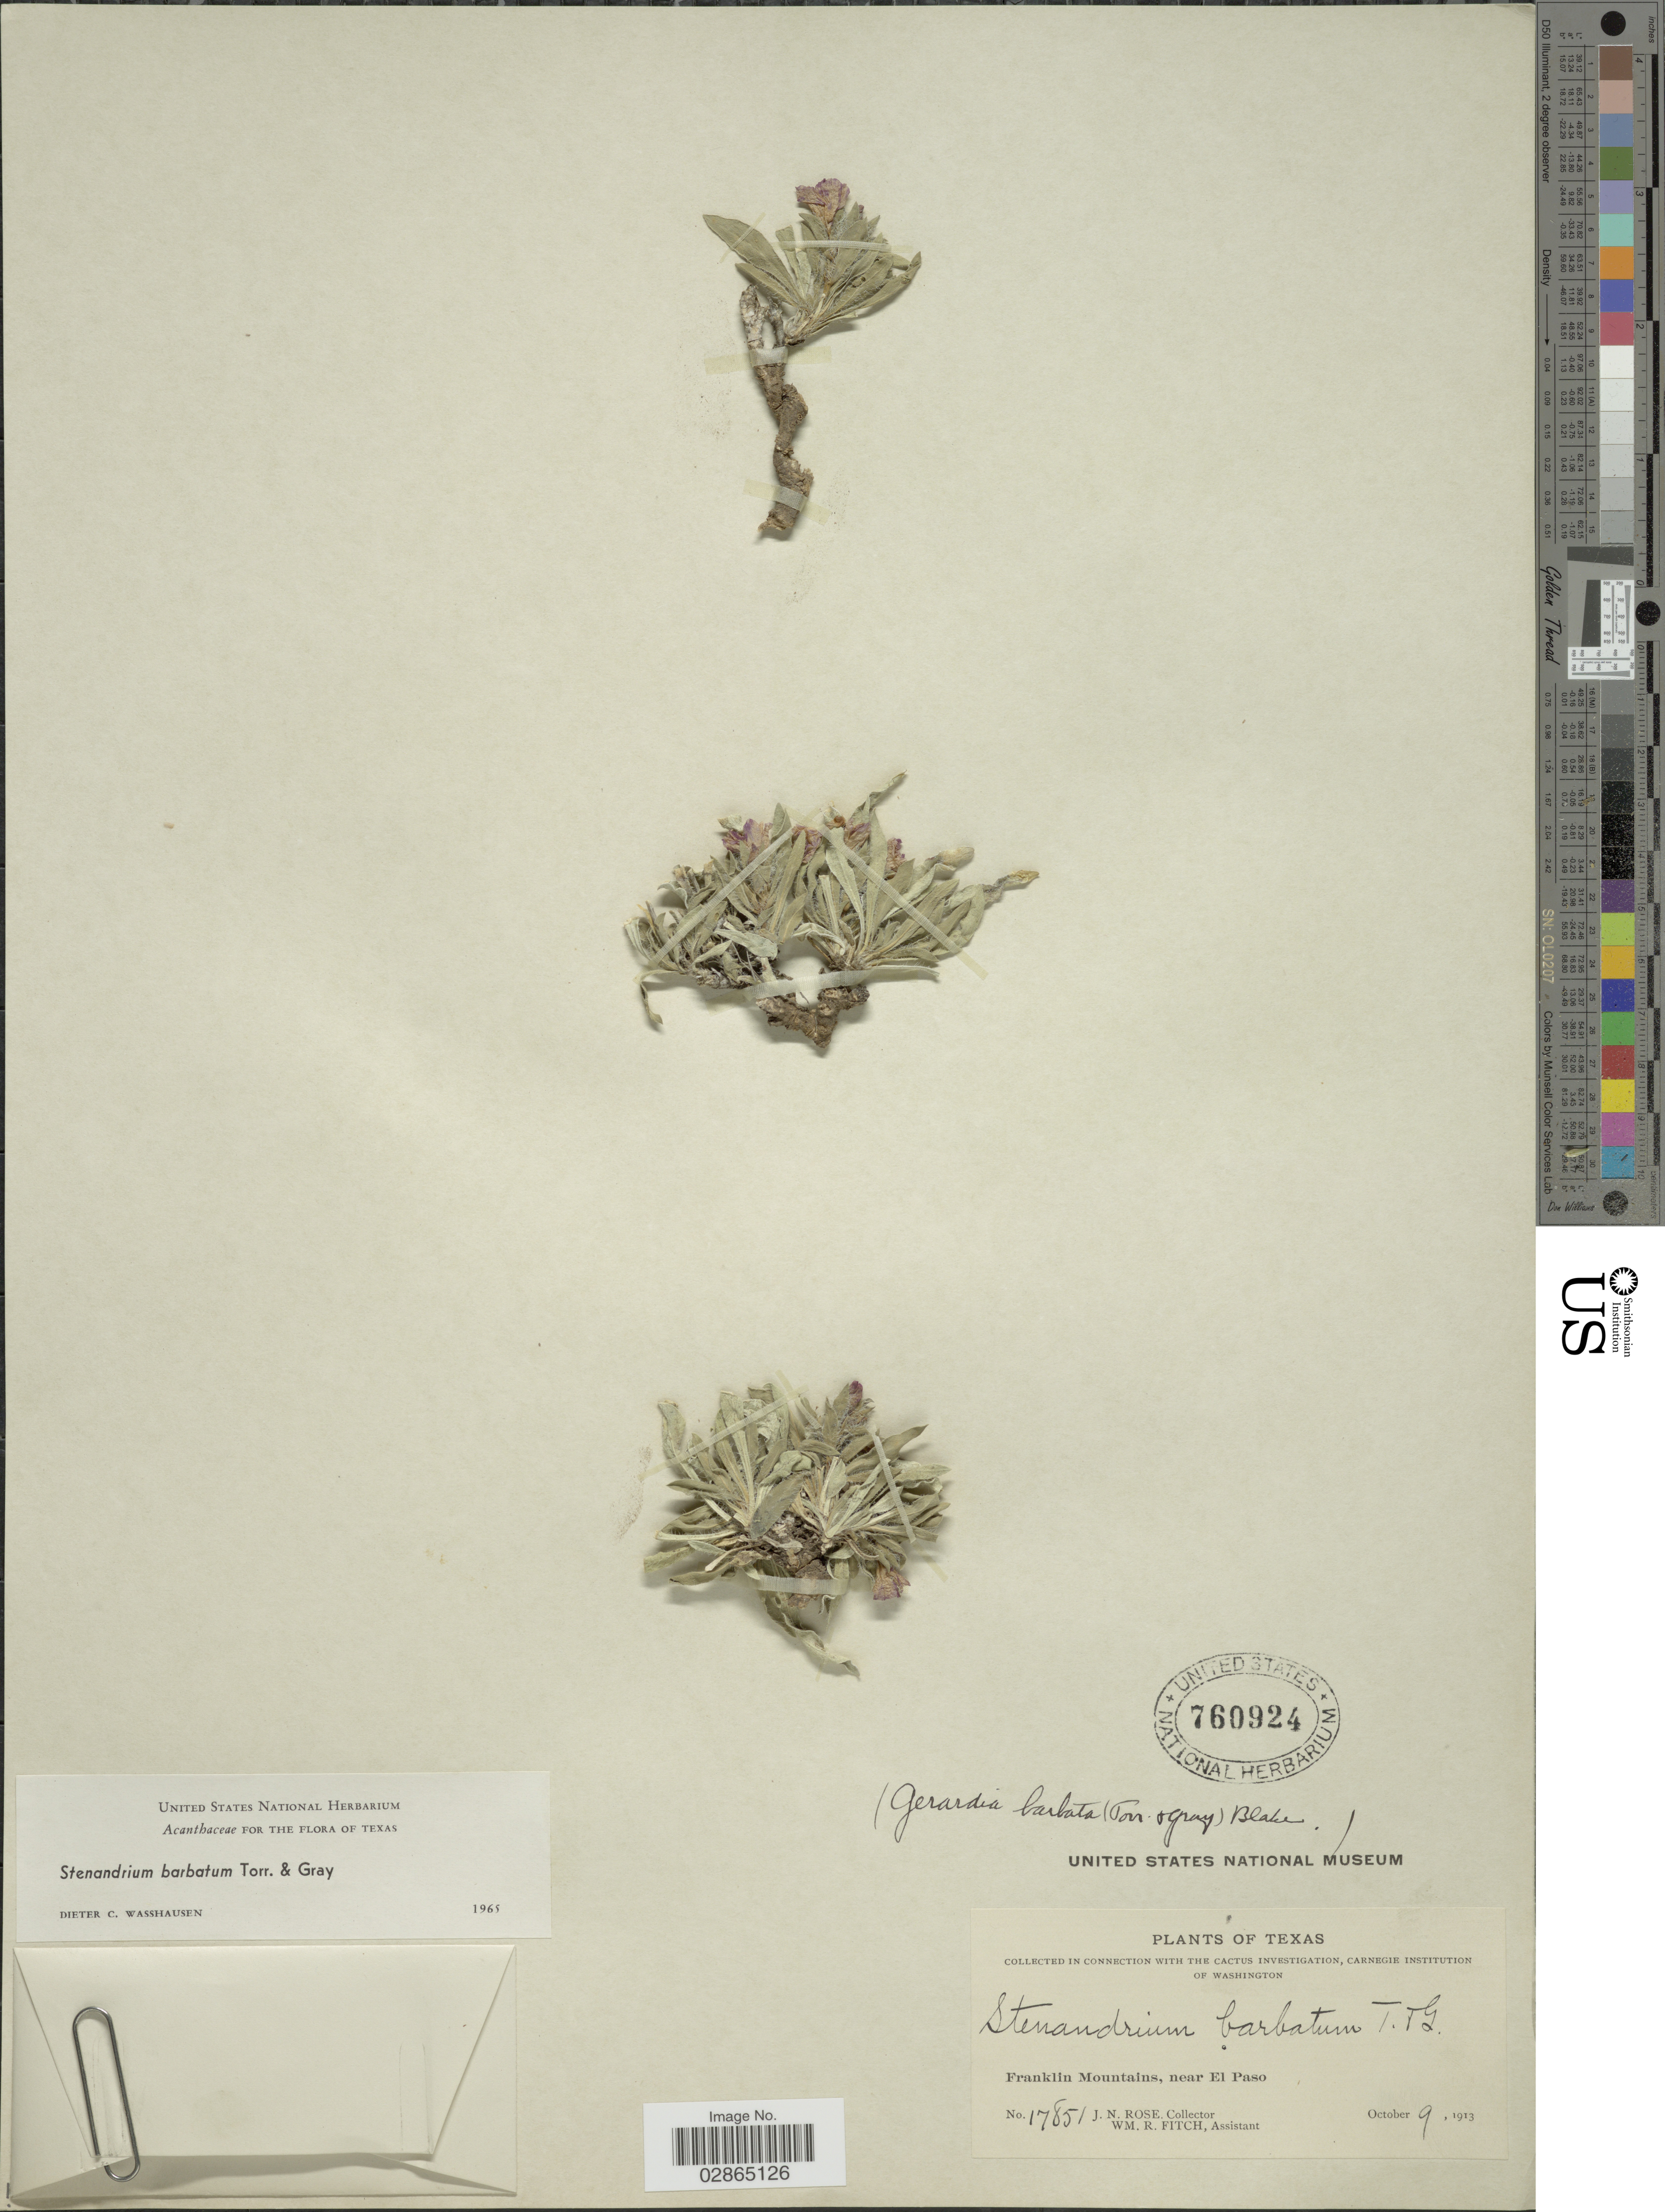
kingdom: Plantae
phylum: Tracheophyta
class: Magnoliopsida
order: Lamiales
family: Acanthaceae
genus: Stenandrium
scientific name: Stenandrium barbatum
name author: Torr. & A. Gray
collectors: J. N. Rose & W. R. Fitch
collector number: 17851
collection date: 1913-10-09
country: United States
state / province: Texas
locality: Franklin Mountains, near El Paso.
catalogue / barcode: US 760924